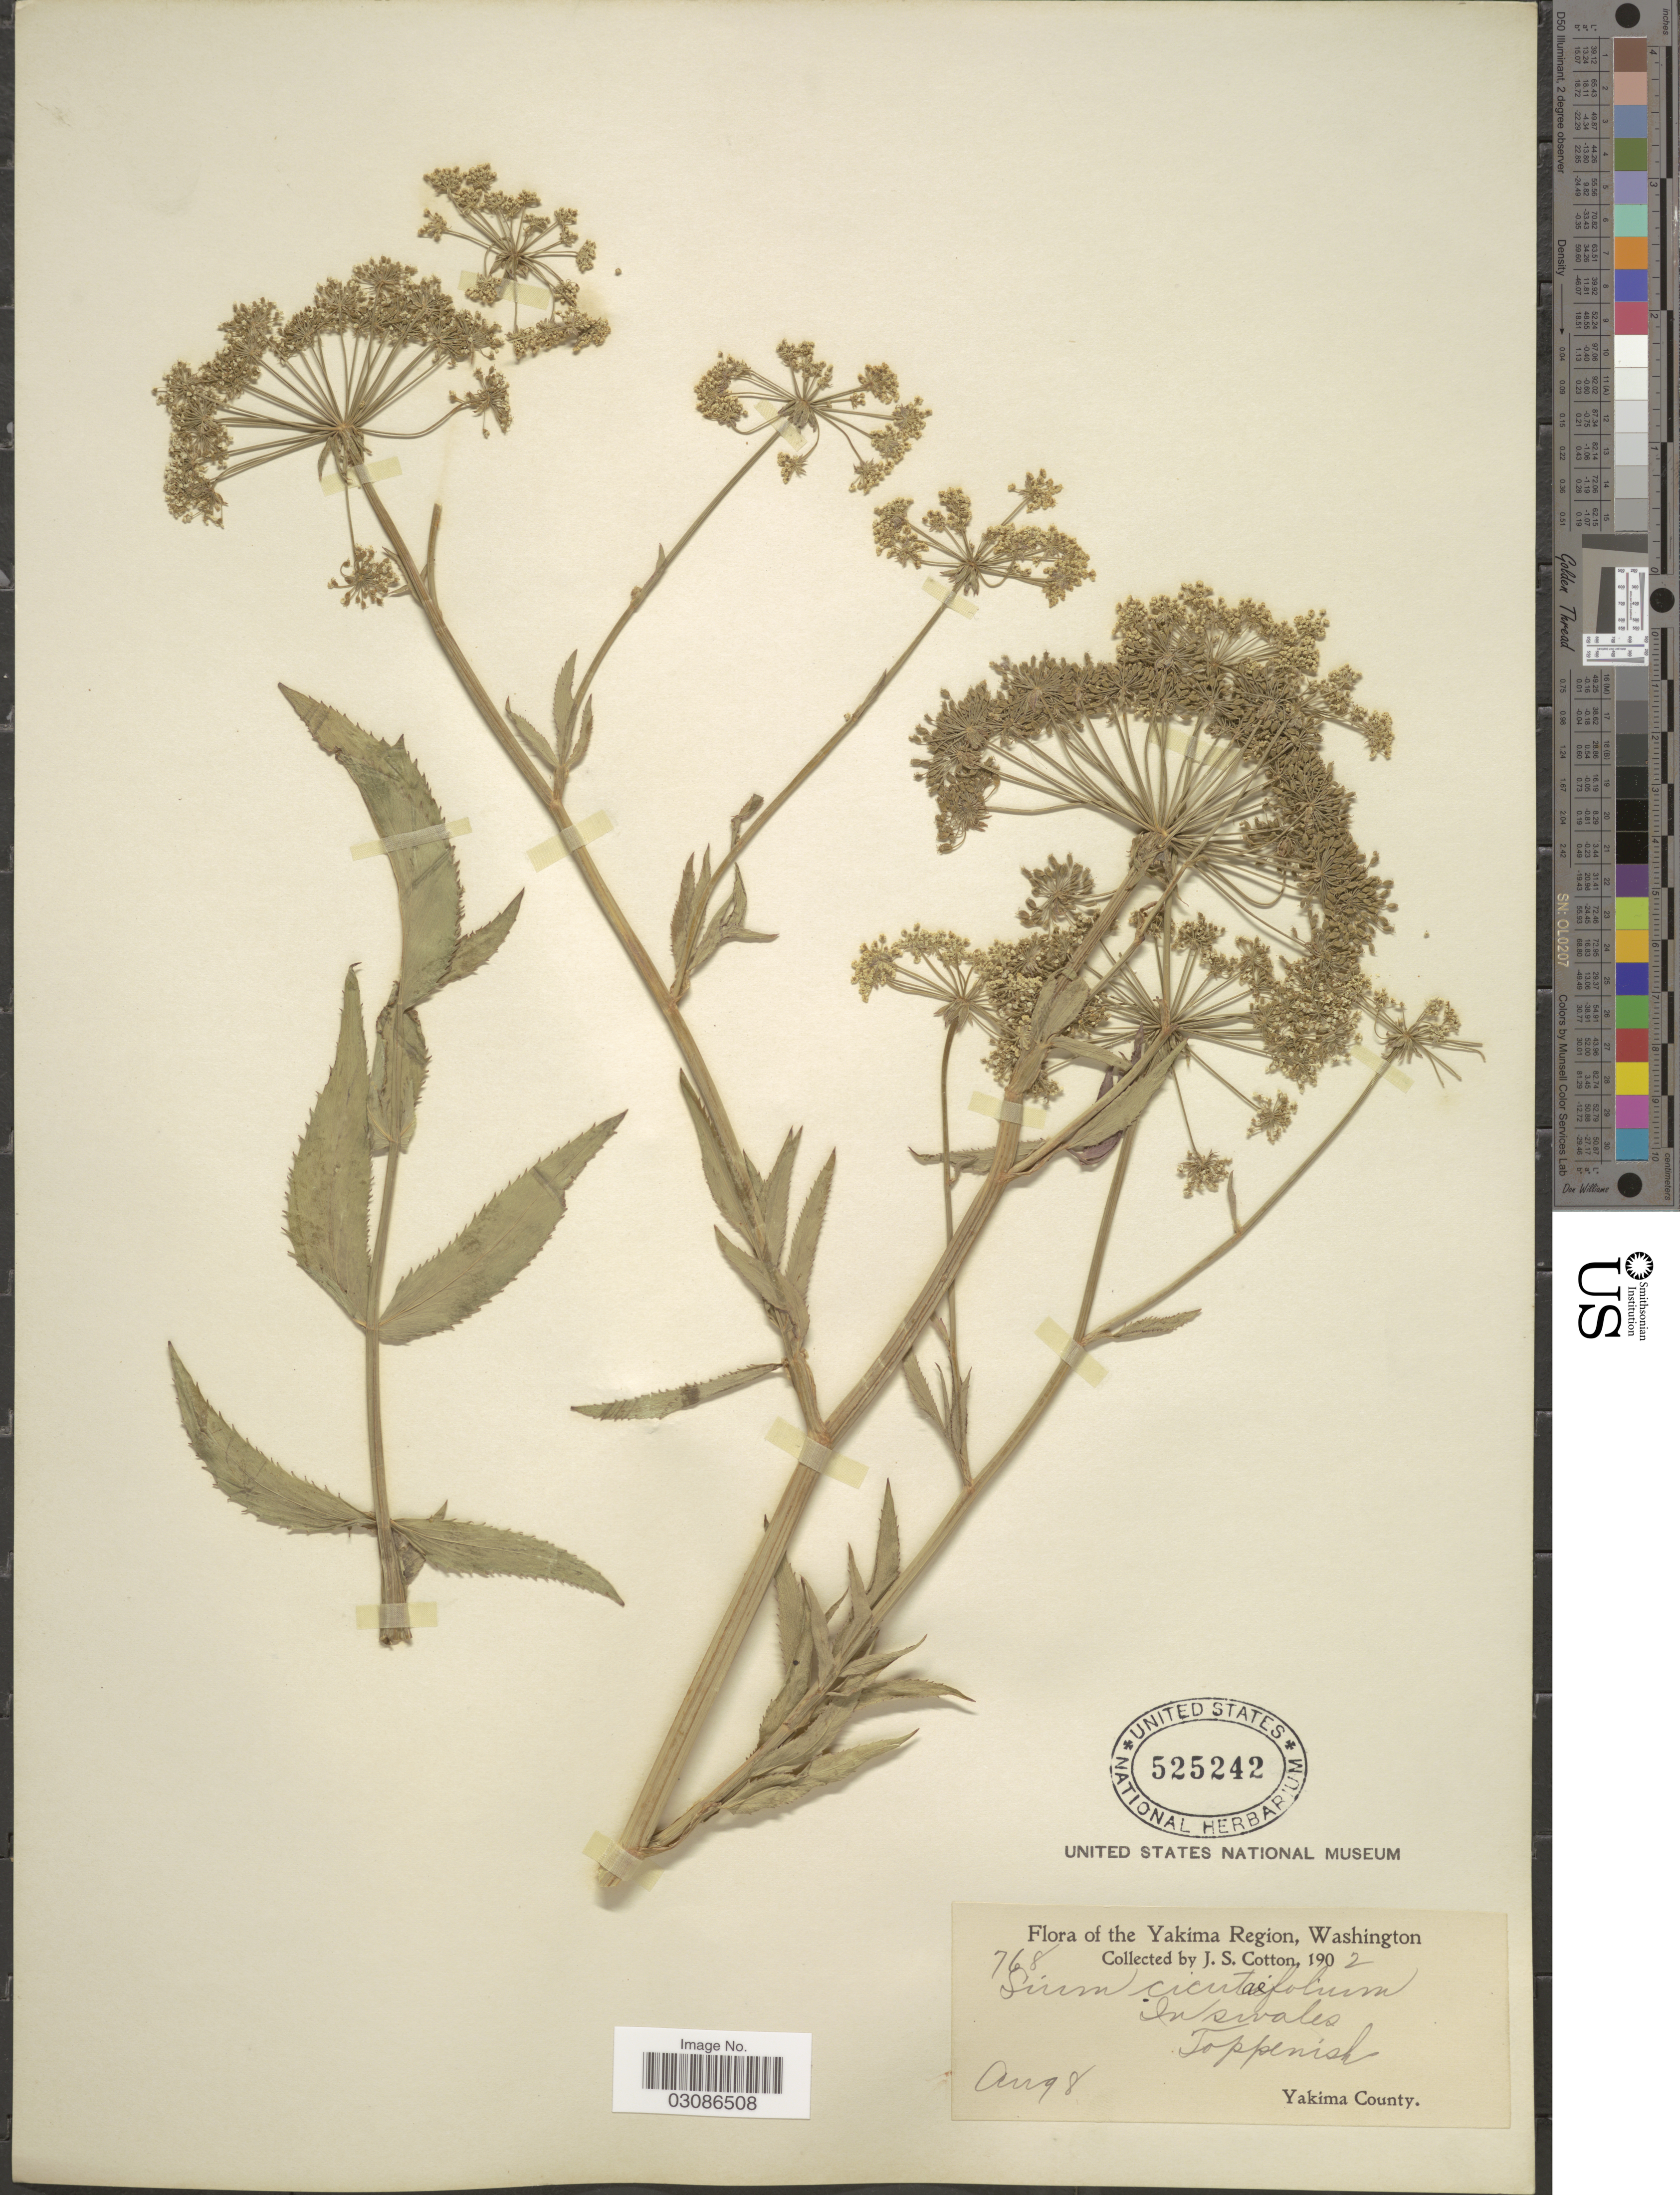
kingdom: Plantae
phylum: Tracheophyta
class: Magnoliopsida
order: Apiales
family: Apiaceae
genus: Sium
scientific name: Sium suave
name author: Walter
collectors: J. S. Cotton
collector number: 768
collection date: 1902-08-08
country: United States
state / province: Washington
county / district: Yakima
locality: The Yakima Region, Washington, In swales, Toppenish, Yakima County.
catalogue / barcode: US 525242